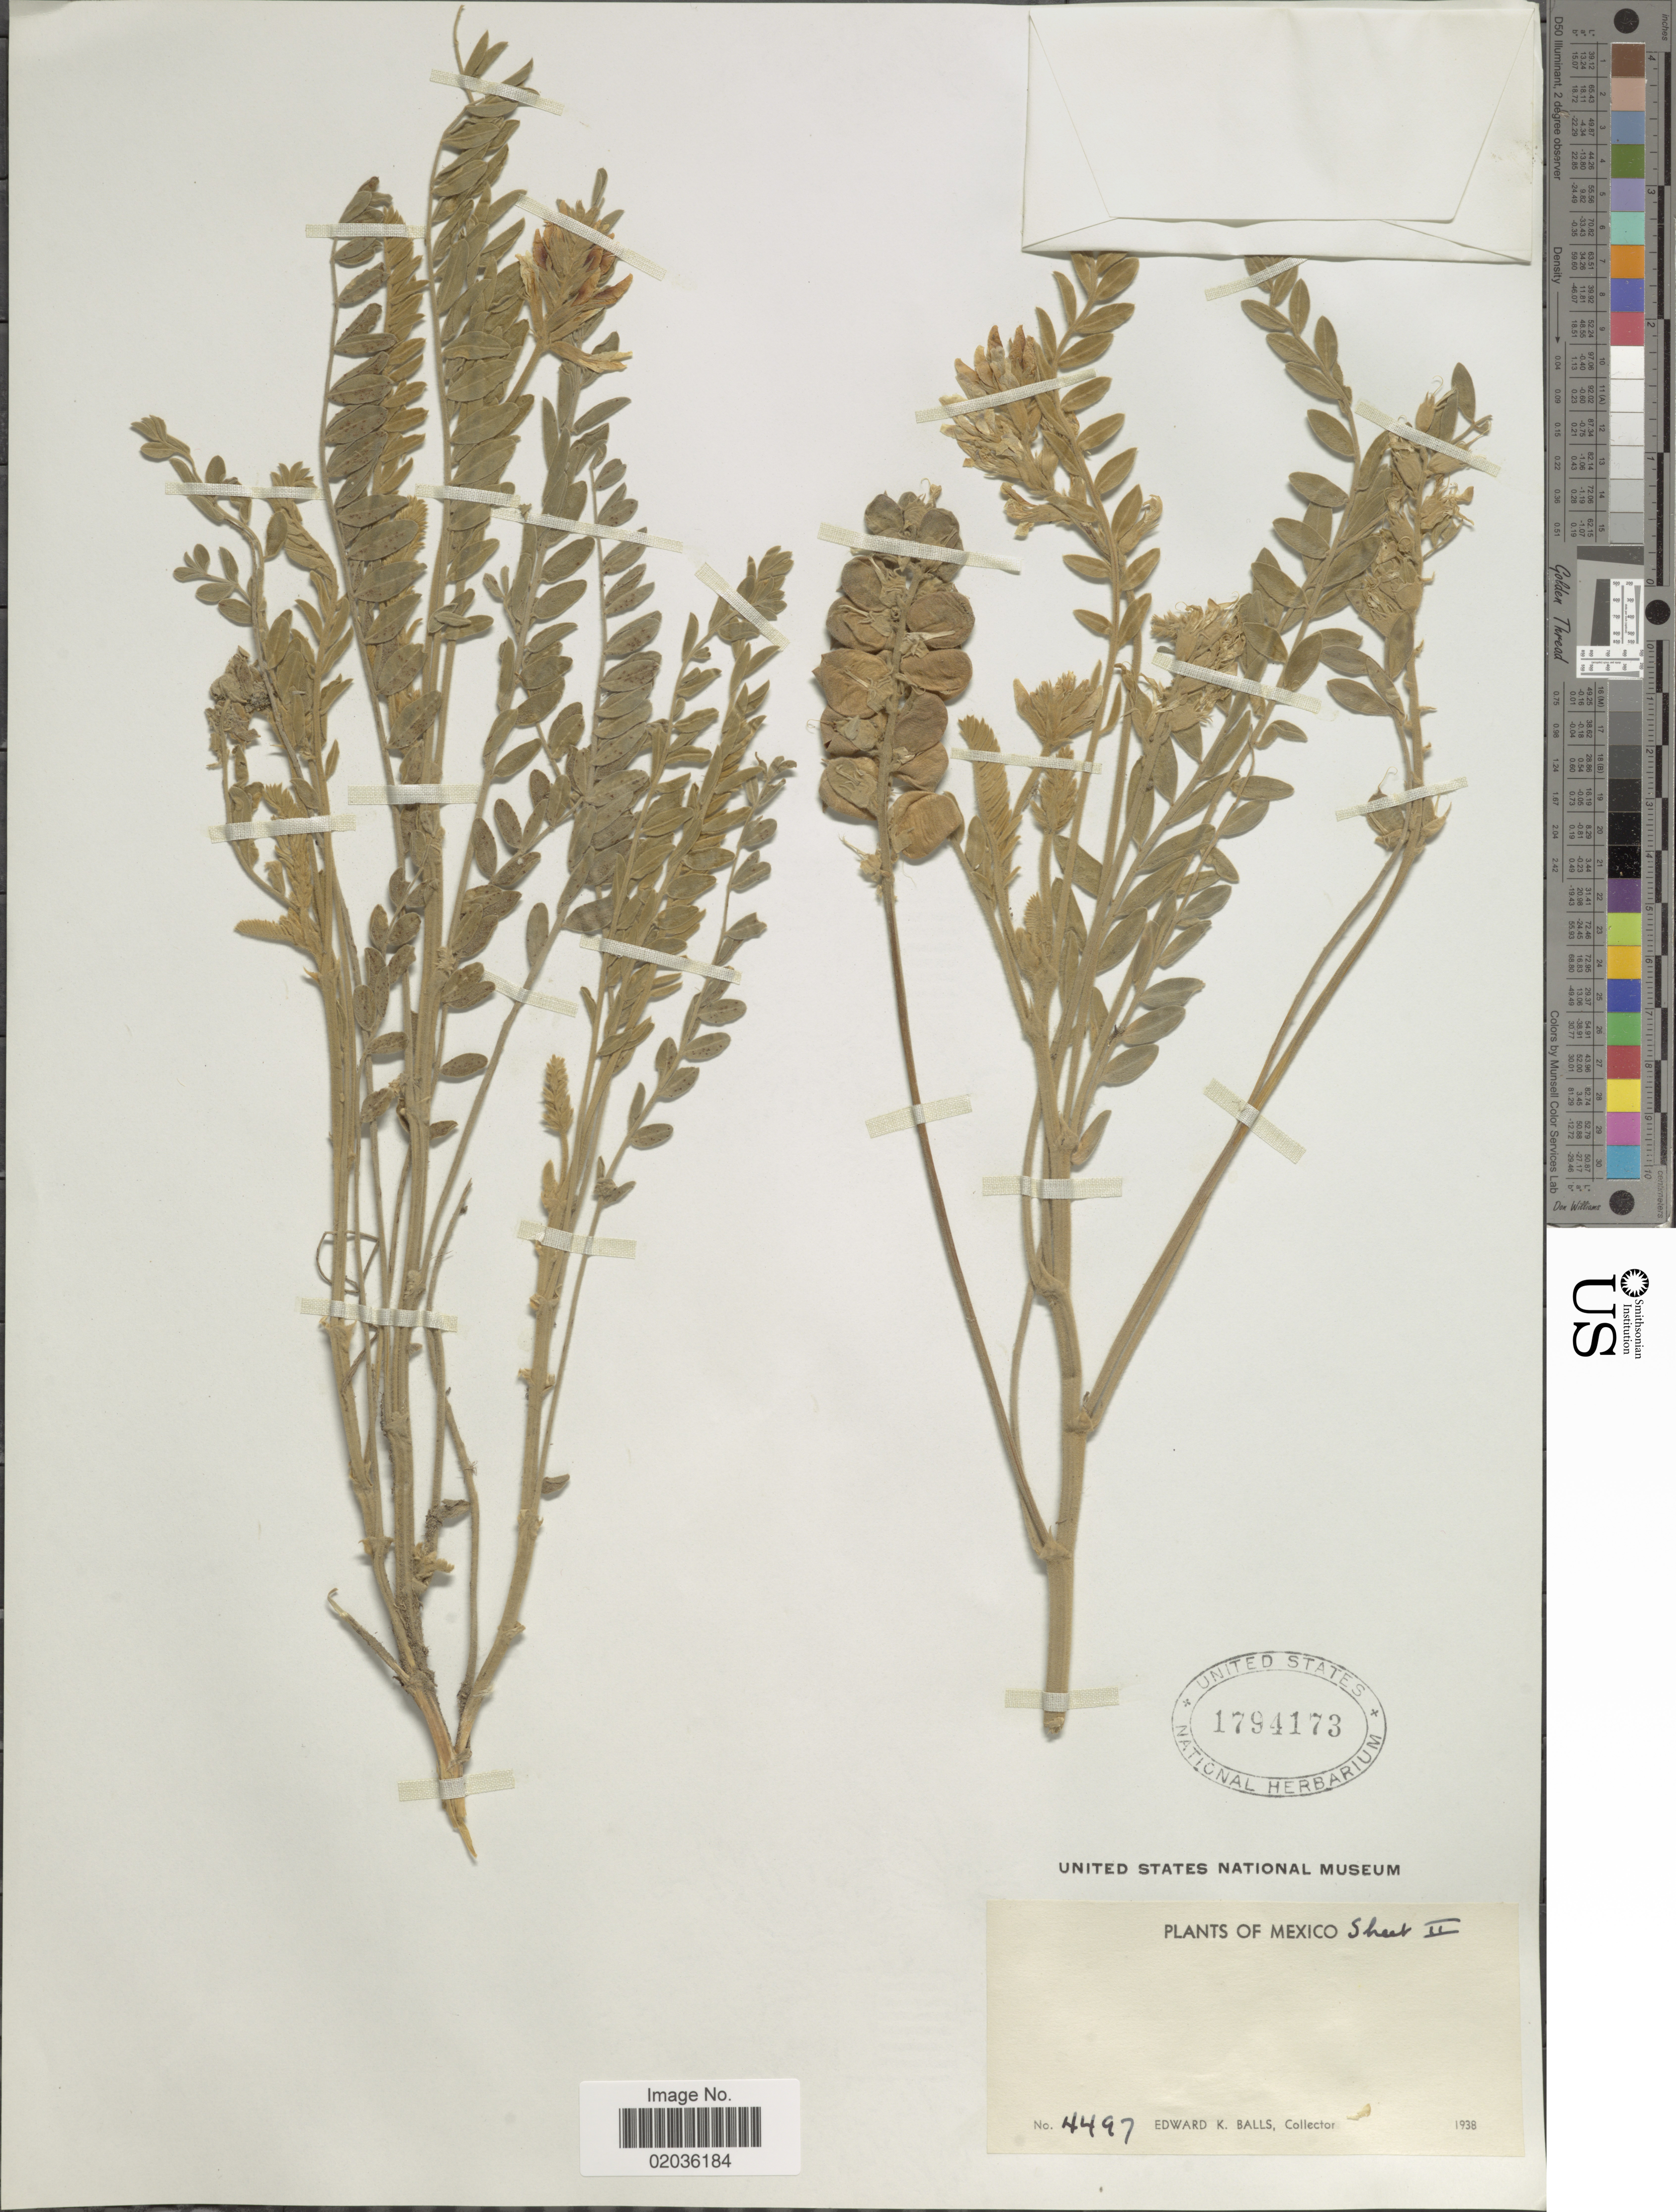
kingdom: Plantae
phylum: Tracheophyta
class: Magnoliopsida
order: Fabales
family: Fabaceae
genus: Astragalus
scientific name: Astragalus mollissimus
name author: Torr.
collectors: E. K. Balls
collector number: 4497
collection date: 1938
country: Mexico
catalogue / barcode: US 1794173